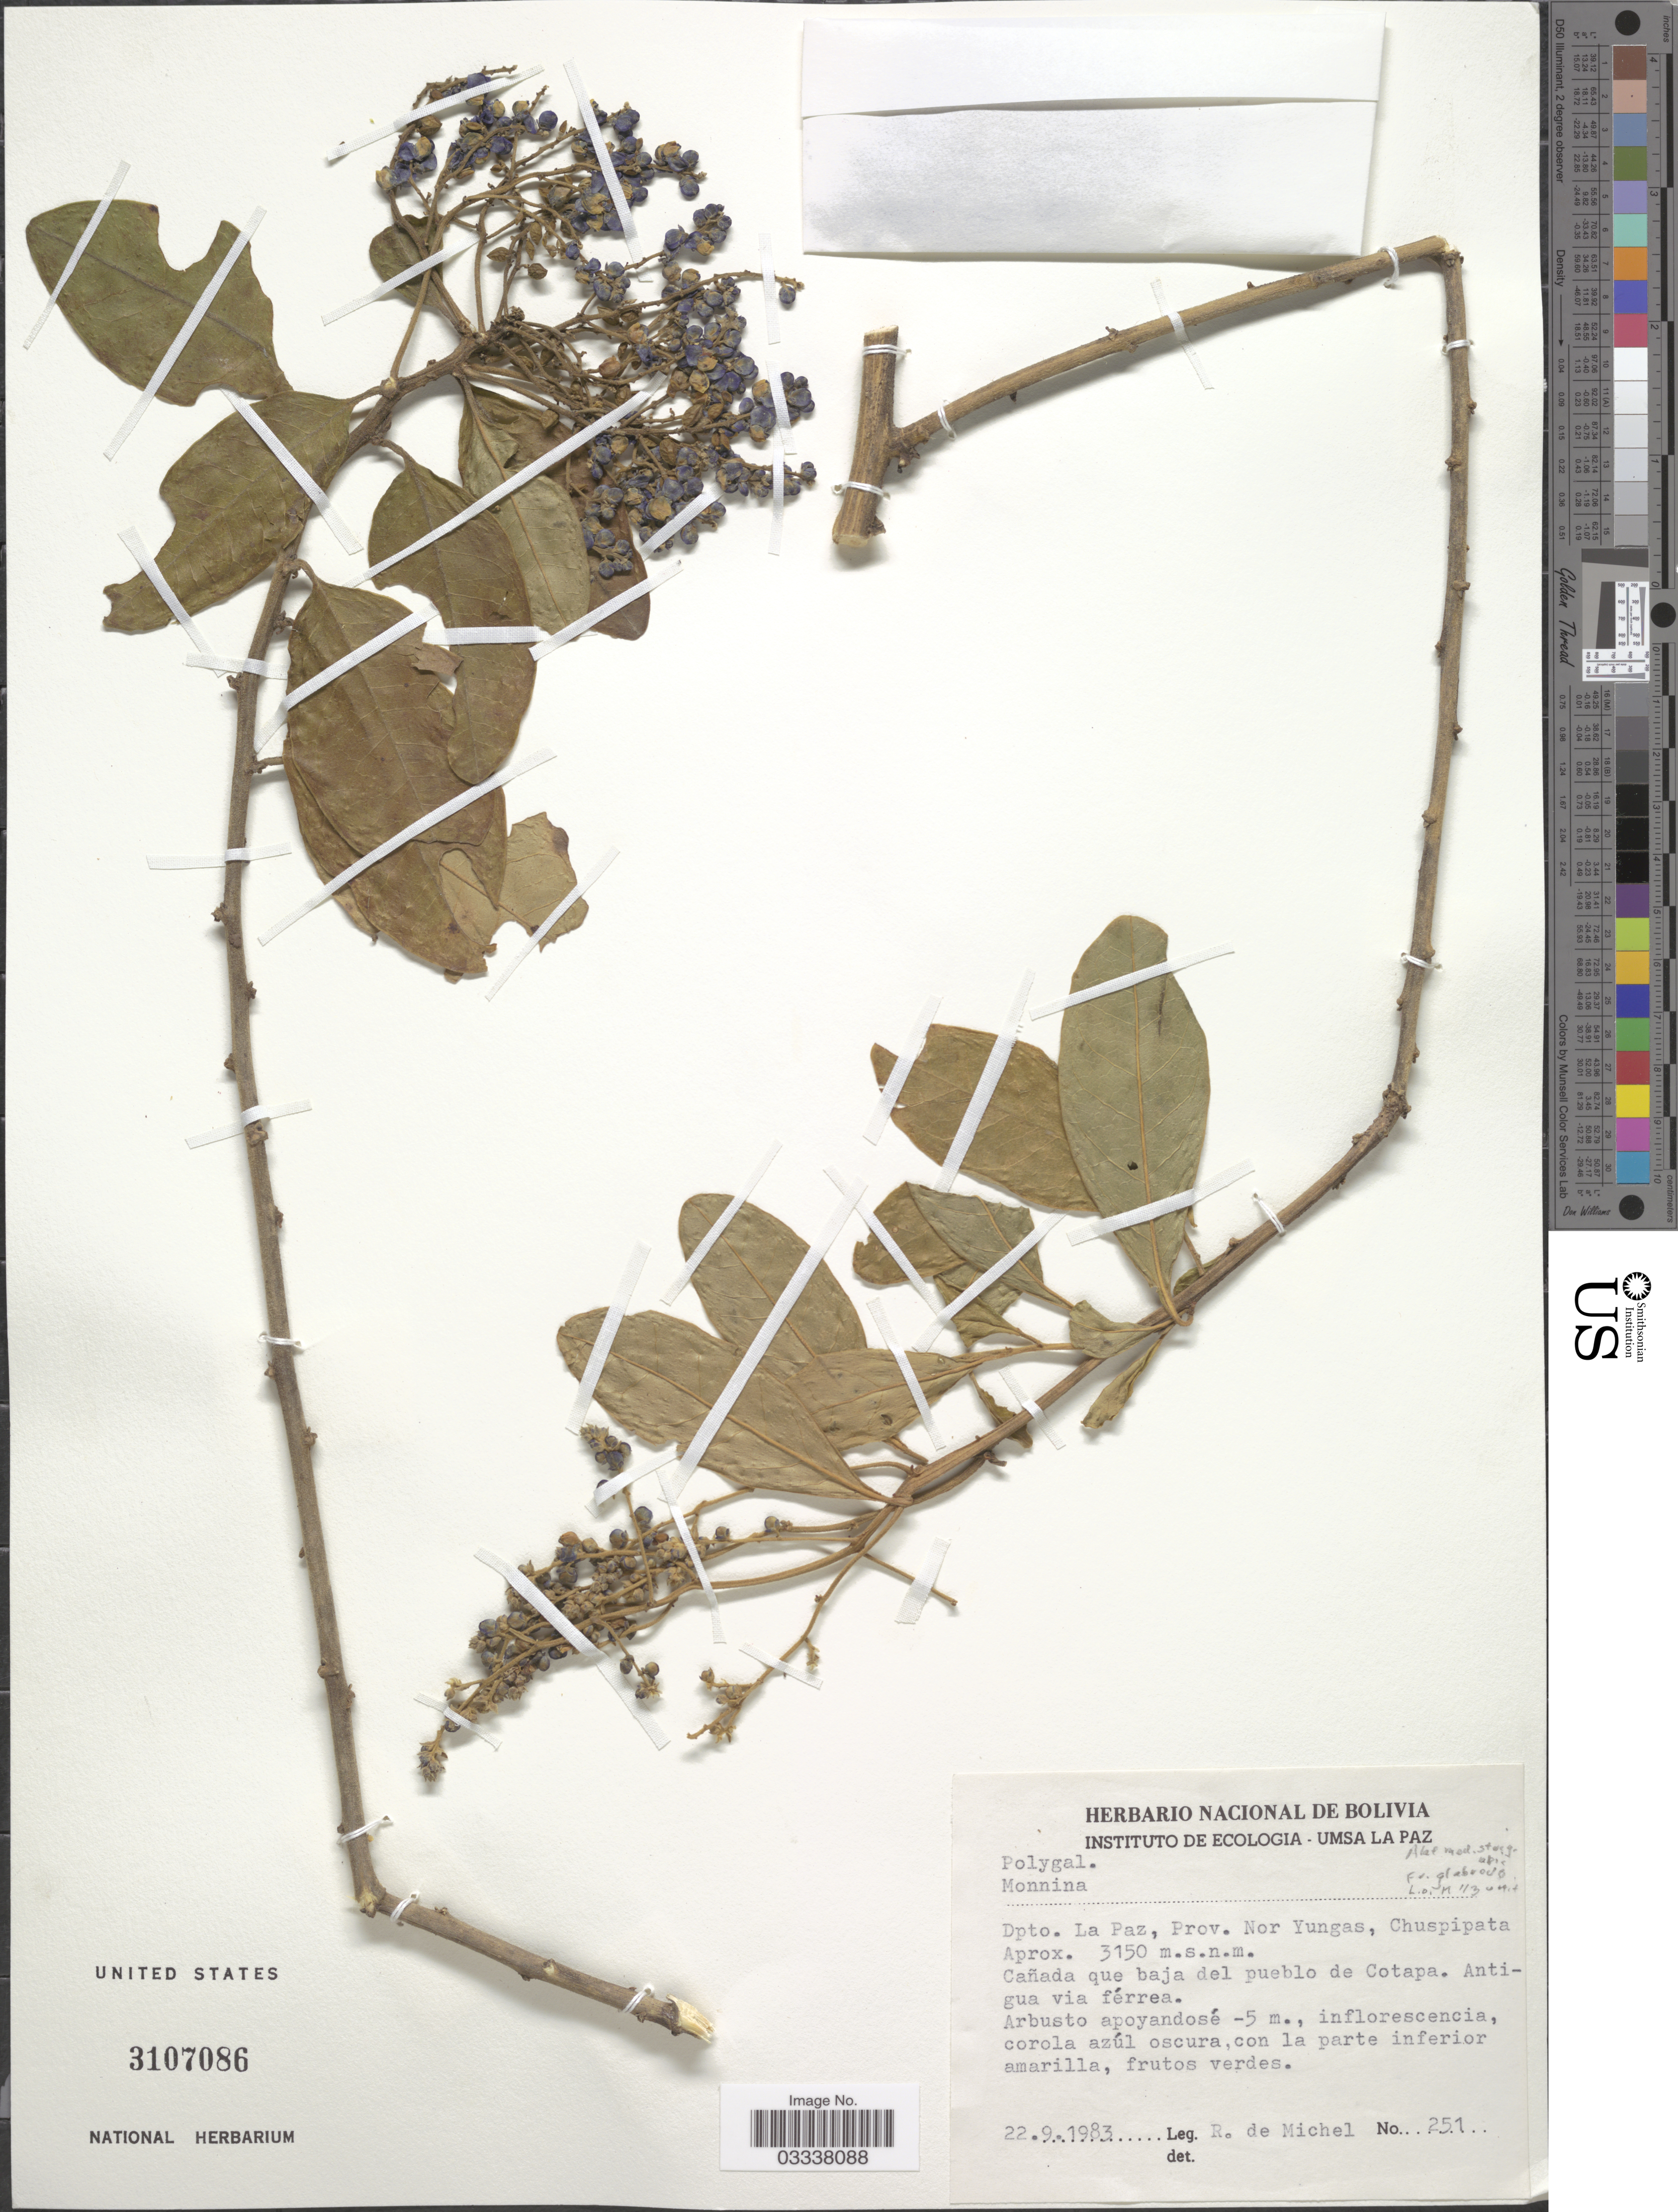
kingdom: Plantae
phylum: Tracheophyta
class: Magnoliopsida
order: Fabales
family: Polygalaceae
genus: Monnina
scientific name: Monnina sp.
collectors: R. d. Michel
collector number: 251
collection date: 1983-09-22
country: Bolivia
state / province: La Paz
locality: Dpto. La Paz, Prov. Nor Yungas, Chuspipata. Cañada que baja del pueblo de Cotapa. Antigua via férrea.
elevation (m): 3150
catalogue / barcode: US 3107086